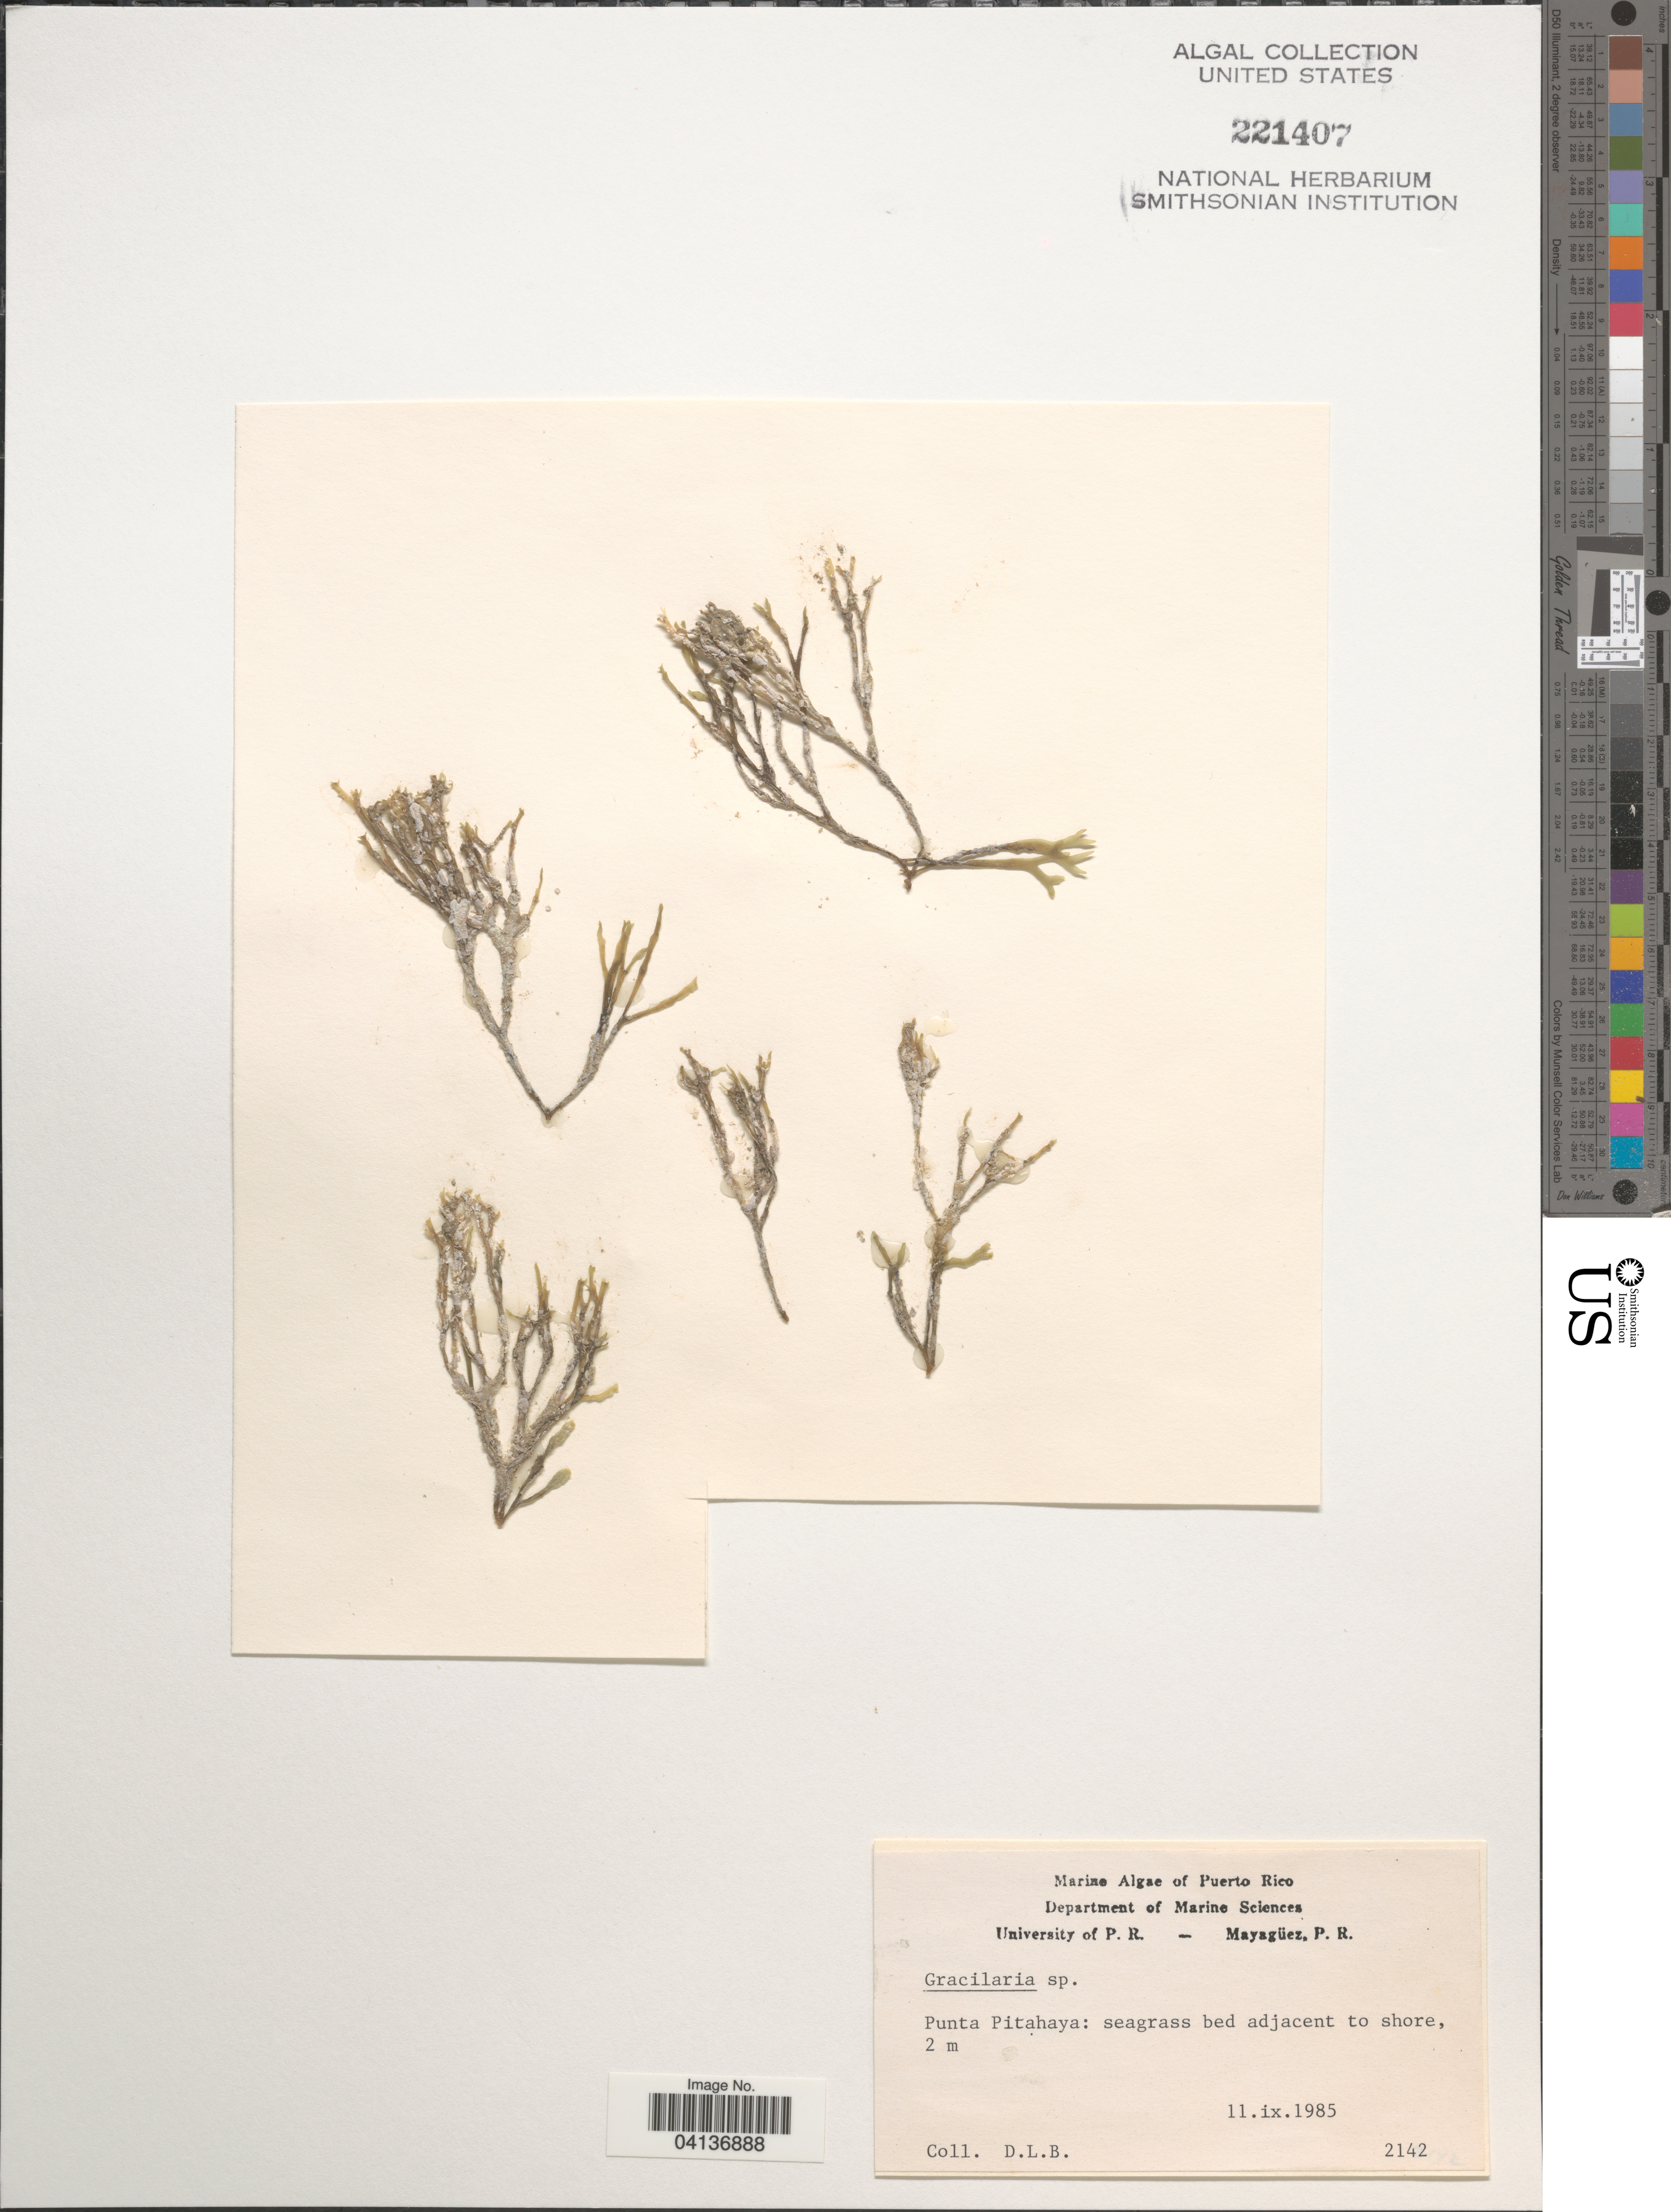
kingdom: Plantae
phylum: Rhodophyta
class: Florideophyceae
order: Gracilariales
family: Gracilariaceae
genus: Gracilaria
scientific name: Gracilaria sp.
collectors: D. L. B.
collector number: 2142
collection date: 1985-09-11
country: Puerto Rico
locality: Punta Pitahaya: seagrass bed adjacent to shore.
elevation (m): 2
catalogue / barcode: US 221407